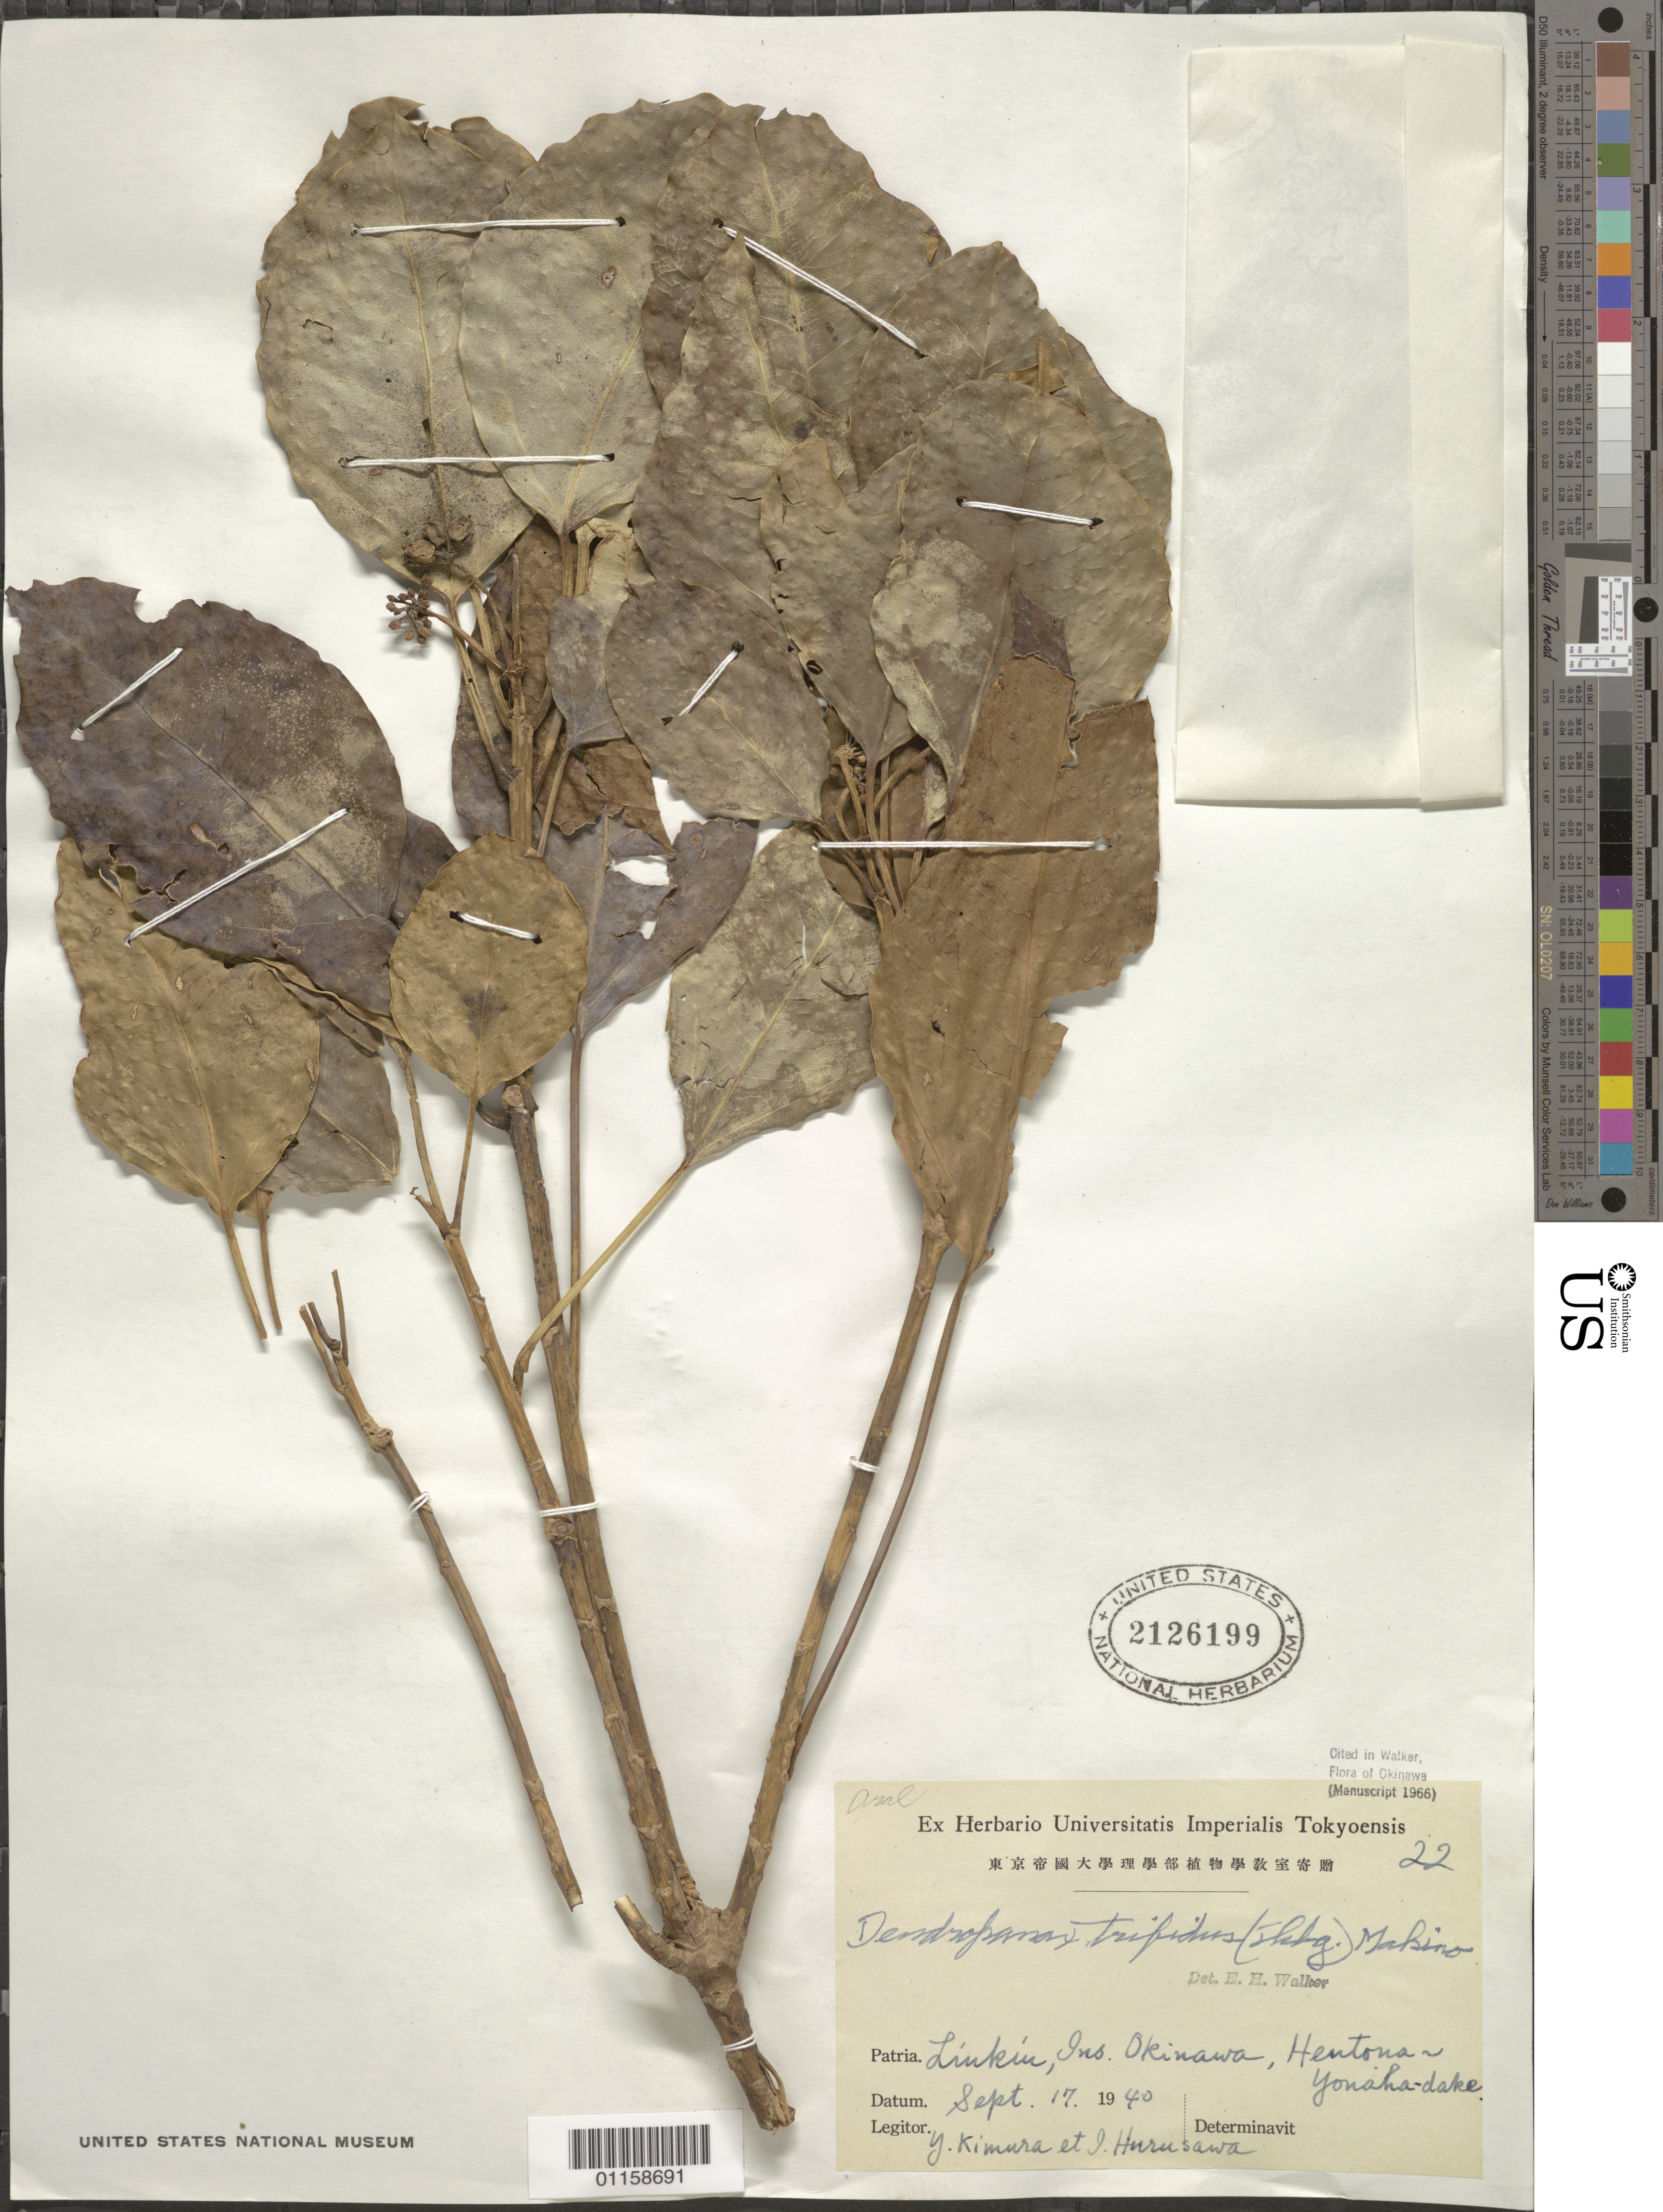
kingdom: Plantae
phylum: Tracheophyta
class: Magnoliopsida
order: Apiales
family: Araliaceae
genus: Dendropanax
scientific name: Dendropanax trifidus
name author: (Thunb.) Makino & Hara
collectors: Y. Kimura & I. Hurusawa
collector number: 22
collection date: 1940-09-17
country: Japan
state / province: Okinawa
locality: Linkin.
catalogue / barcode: US 2126199